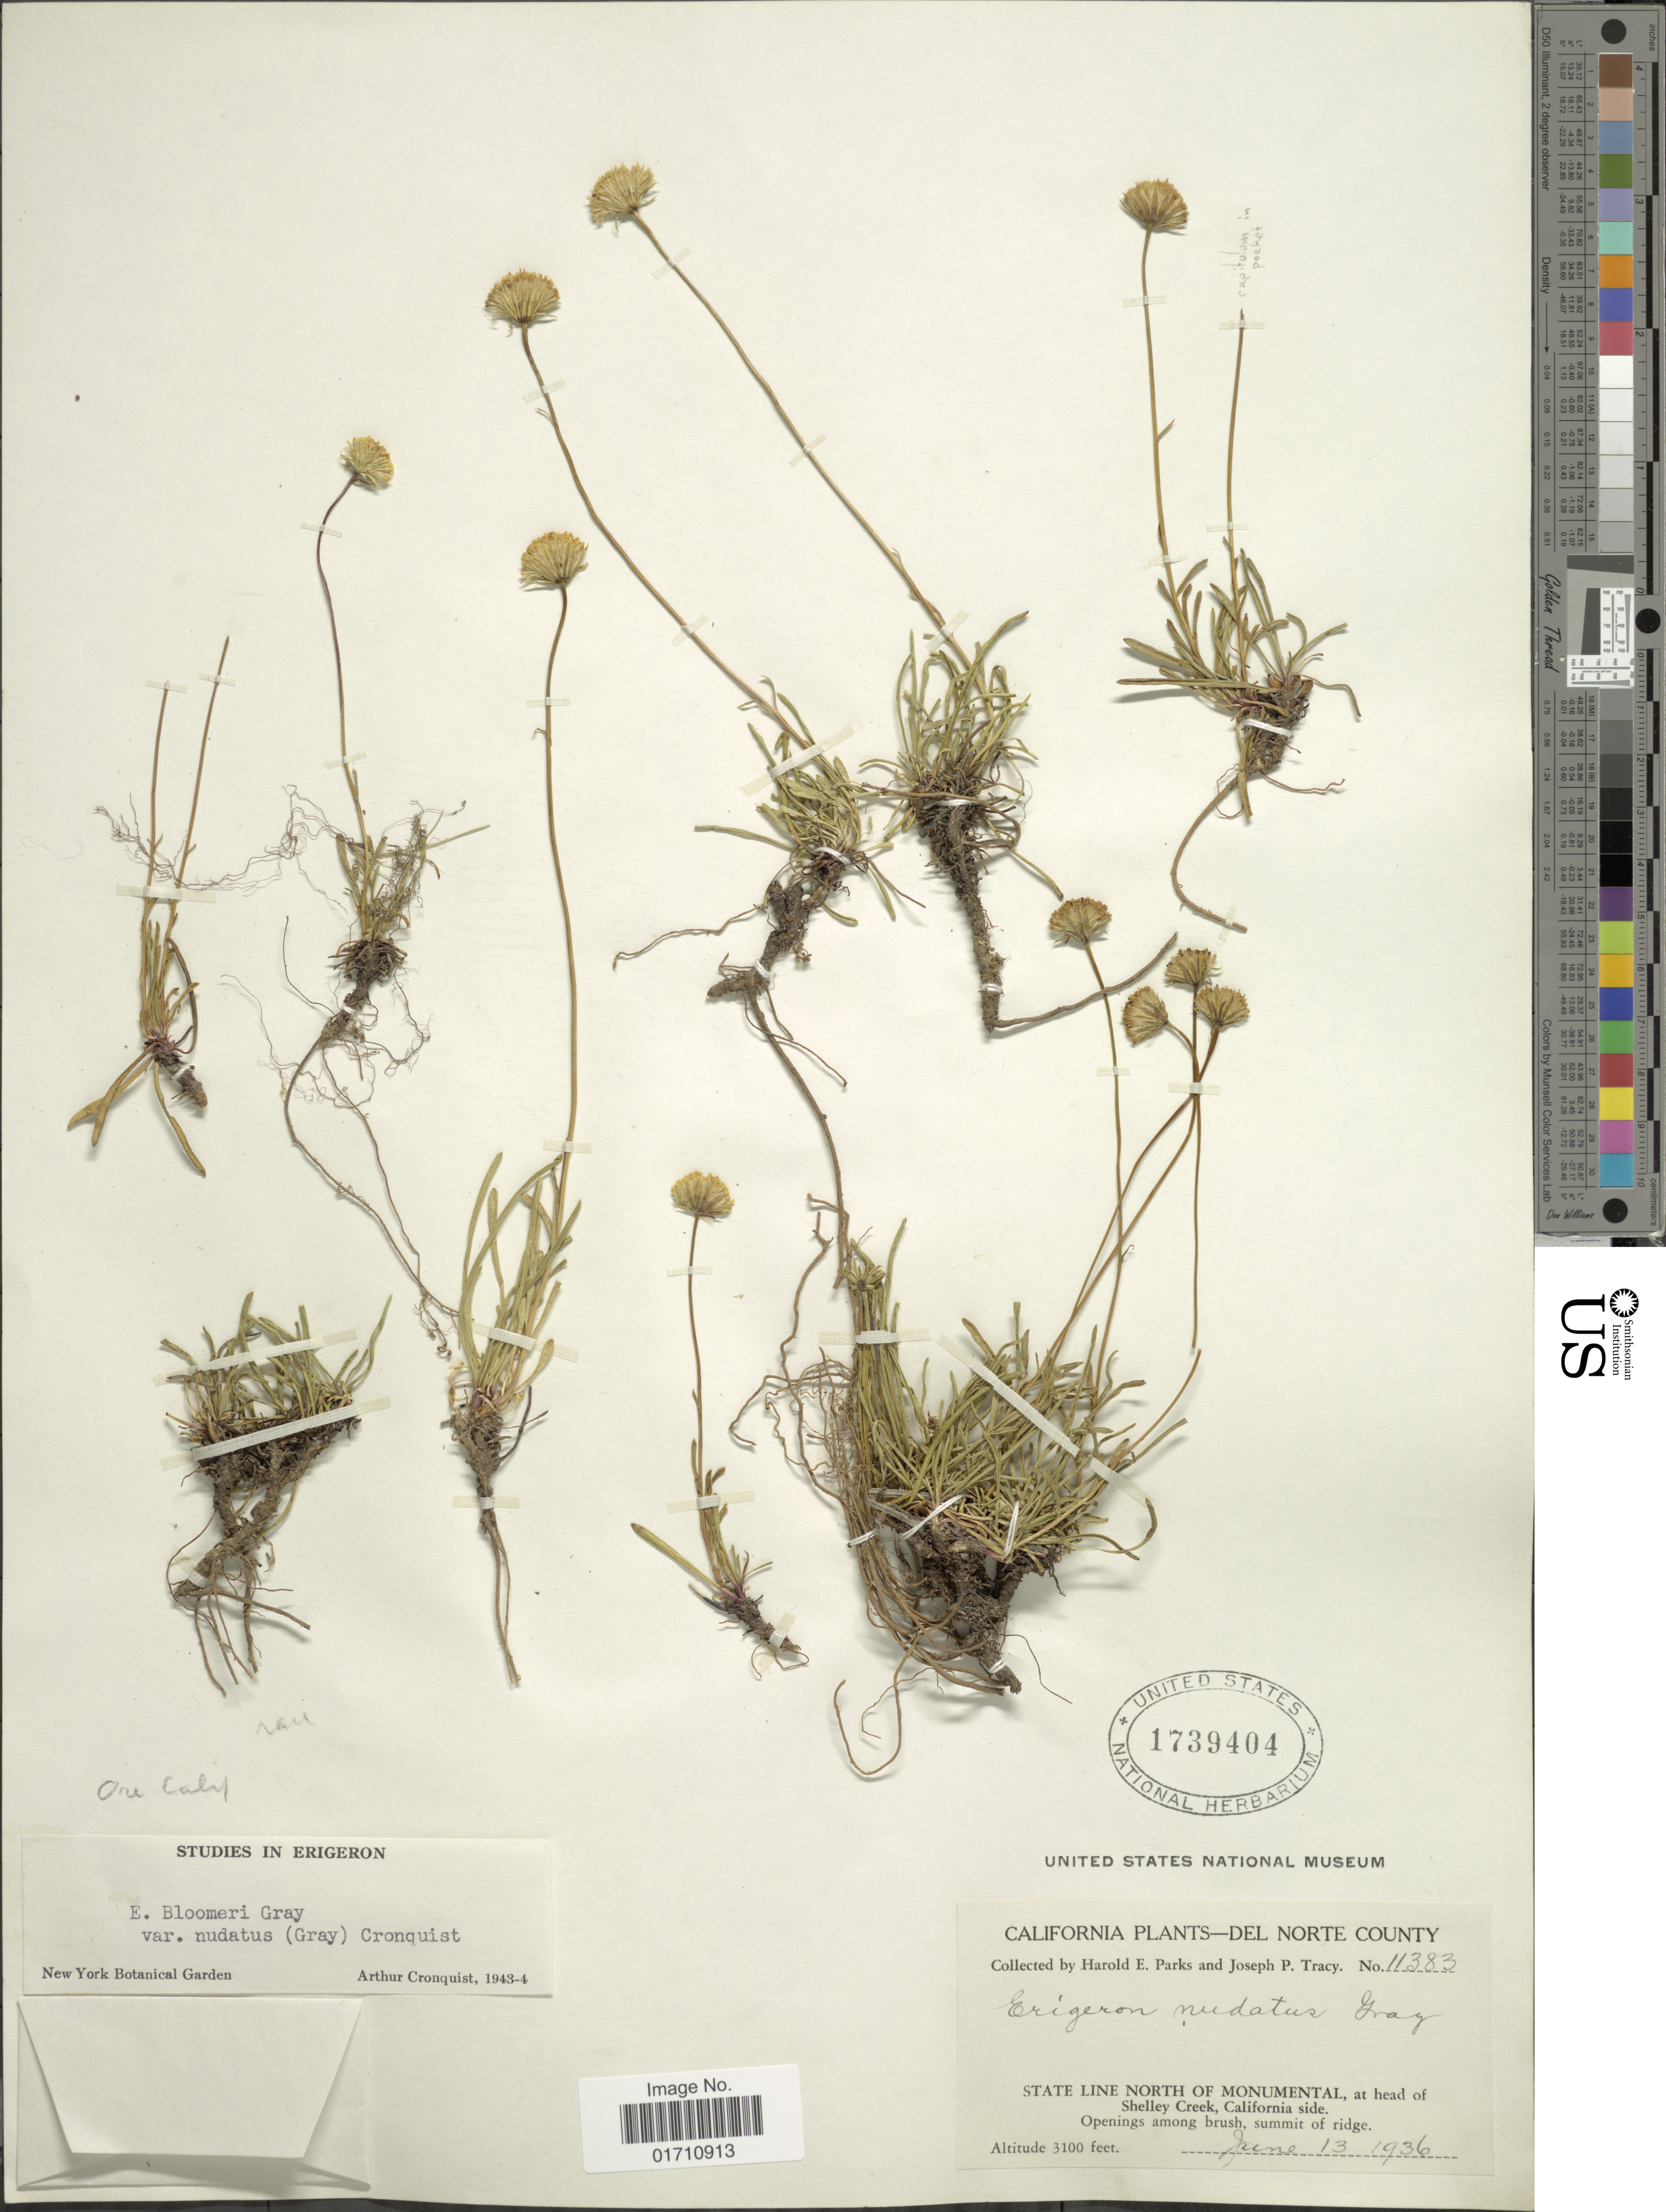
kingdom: Plantae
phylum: Tracheophyta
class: Magnoliopsida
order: Asterales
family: Asteraceae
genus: Erigeron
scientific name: Erigeron bloomeri var. nudatus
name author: (A. Gray) Cronq.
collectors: H. E. Parks & J. Tracy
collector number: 11383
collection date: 1936-06-13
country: United States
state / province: California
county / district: Del Norte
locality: Del Norte County, State Line North of Monumental, at head of Shelley Creek, California. Opening among brush, summit of ridge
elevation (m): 945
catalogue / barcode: US 1739404